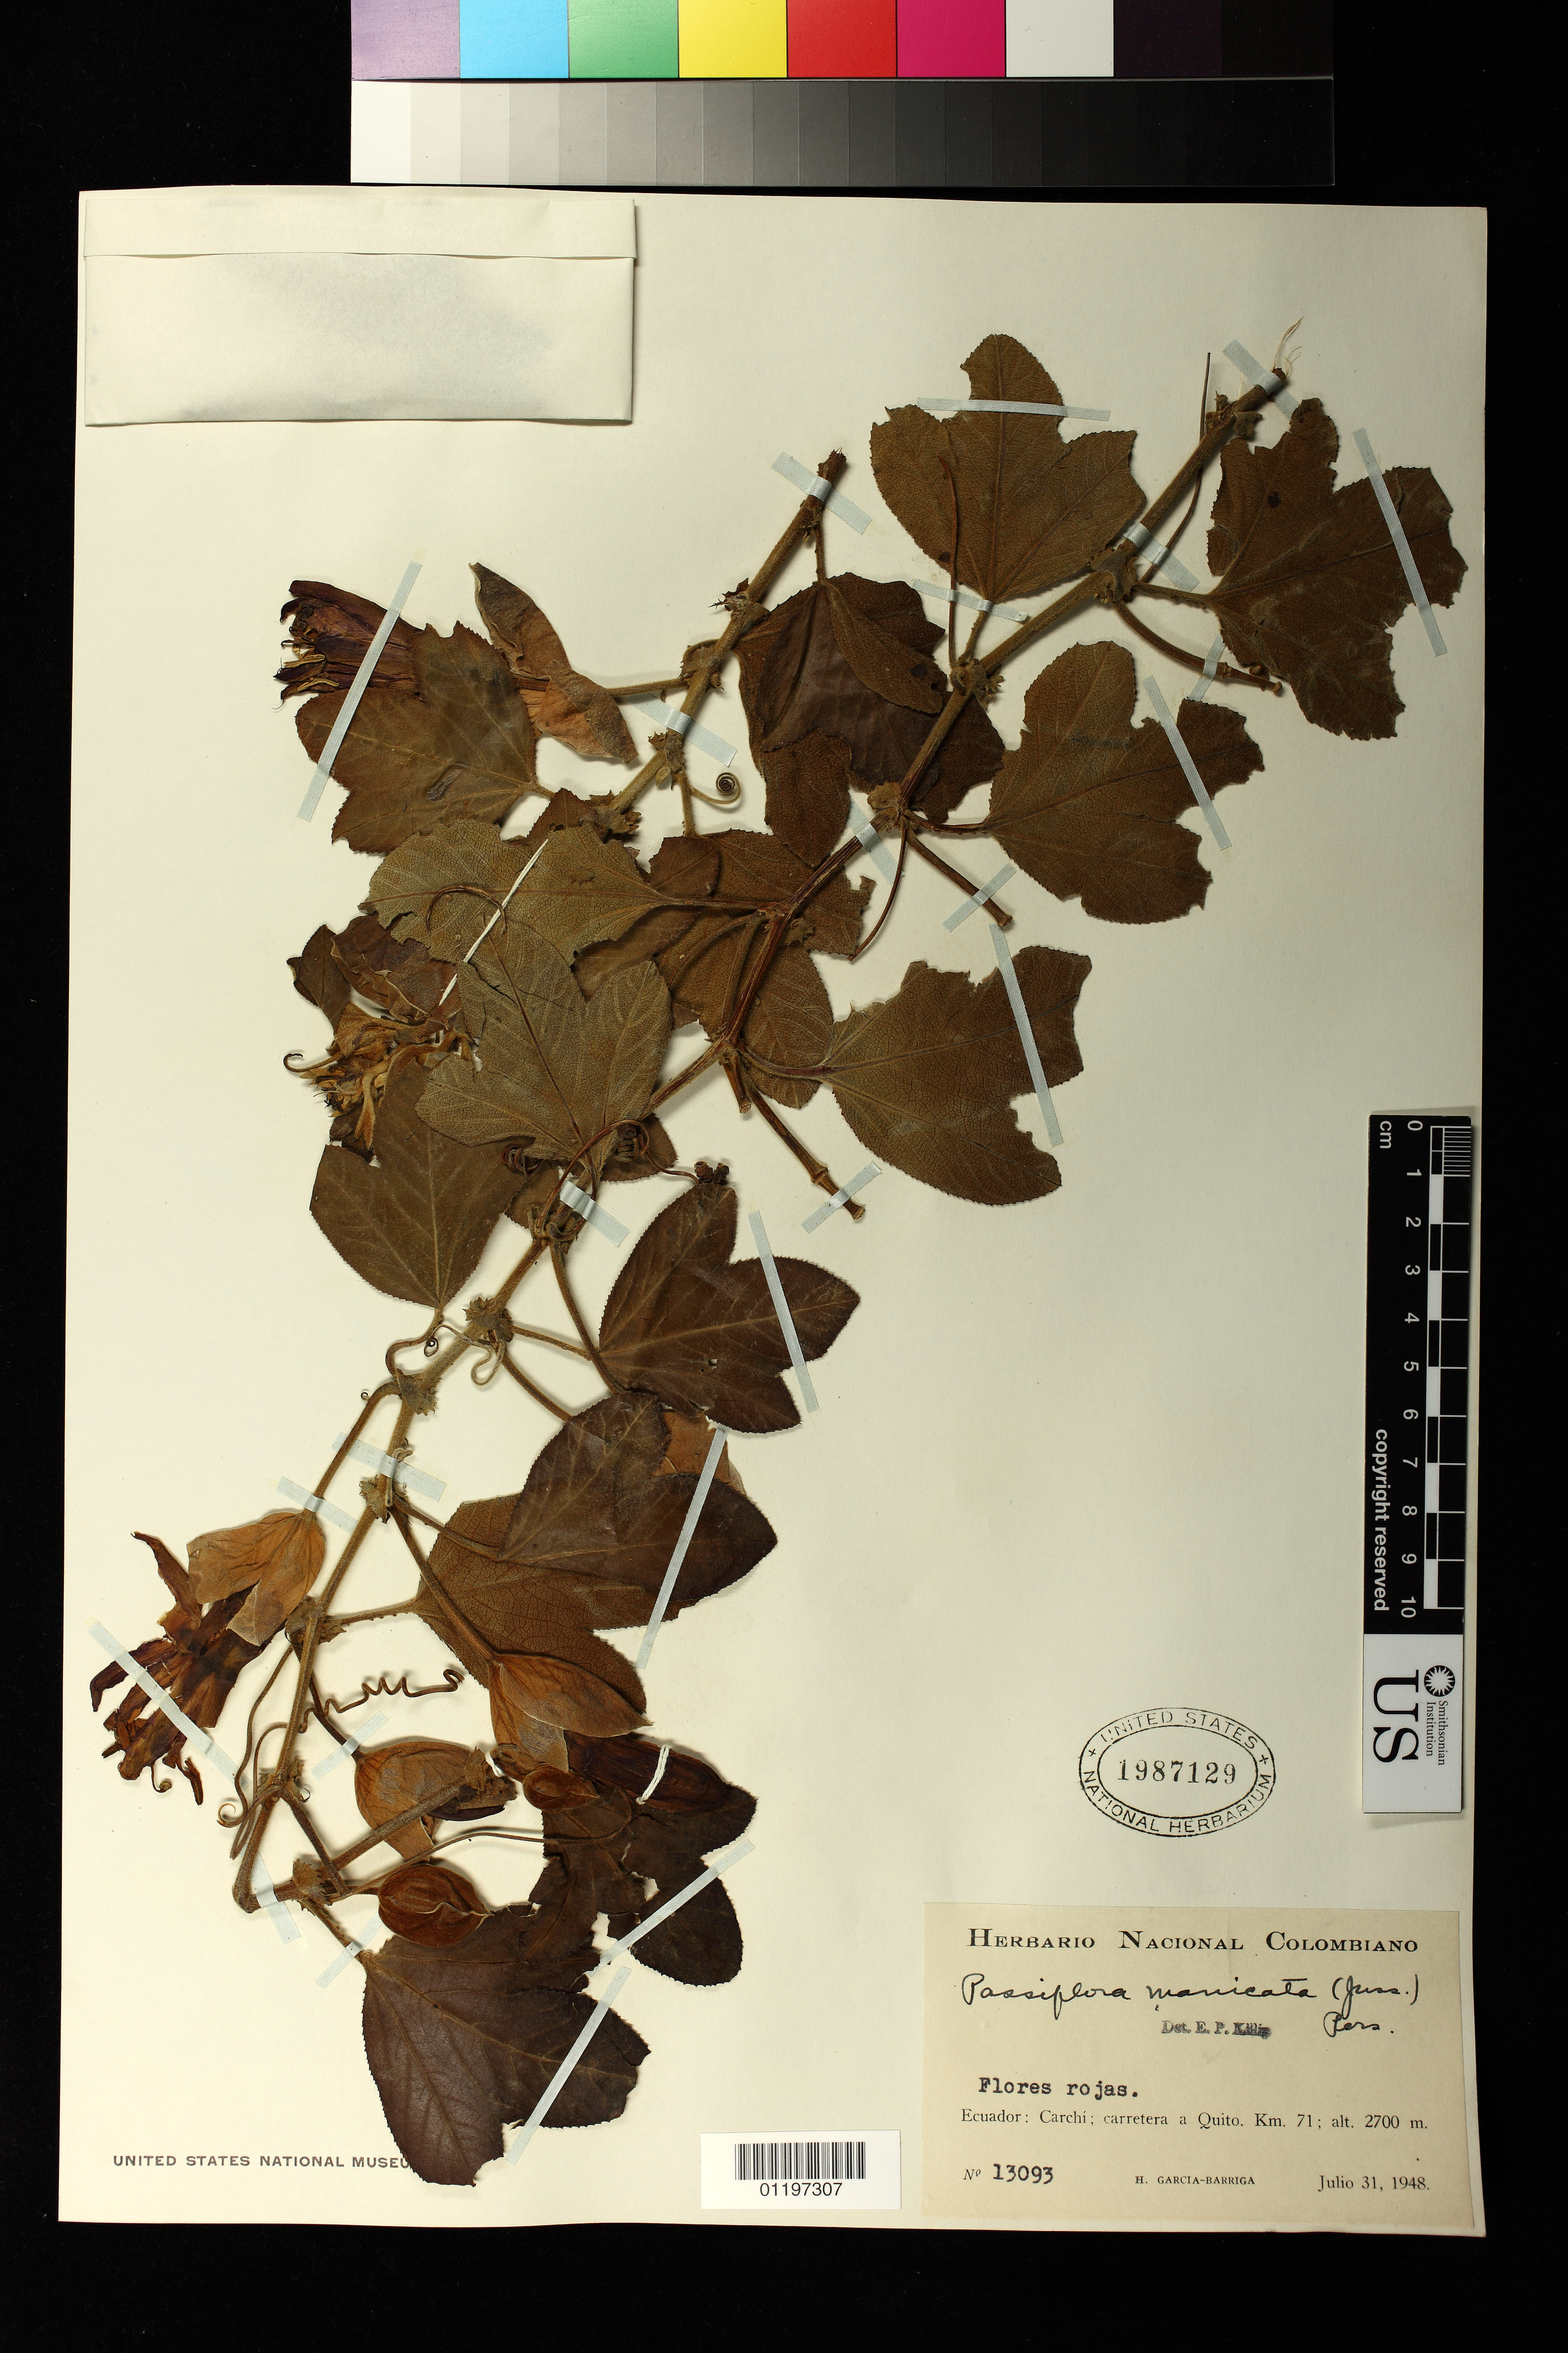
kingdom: Plantae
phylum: Tracheophyta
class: Magnoliopsida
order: Malpighiales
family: Passifloraceae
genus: Passiflora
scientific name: Passiflora manicata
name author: (Juss.) Pers.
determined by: Killip, Ellsworth P.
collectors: H. García Barriga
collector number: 13093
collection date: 1948-07-31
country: Ecuador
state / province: Carchí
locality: Carretera a Quito, Km. 71.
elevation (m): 2700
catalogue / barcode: US 1987129